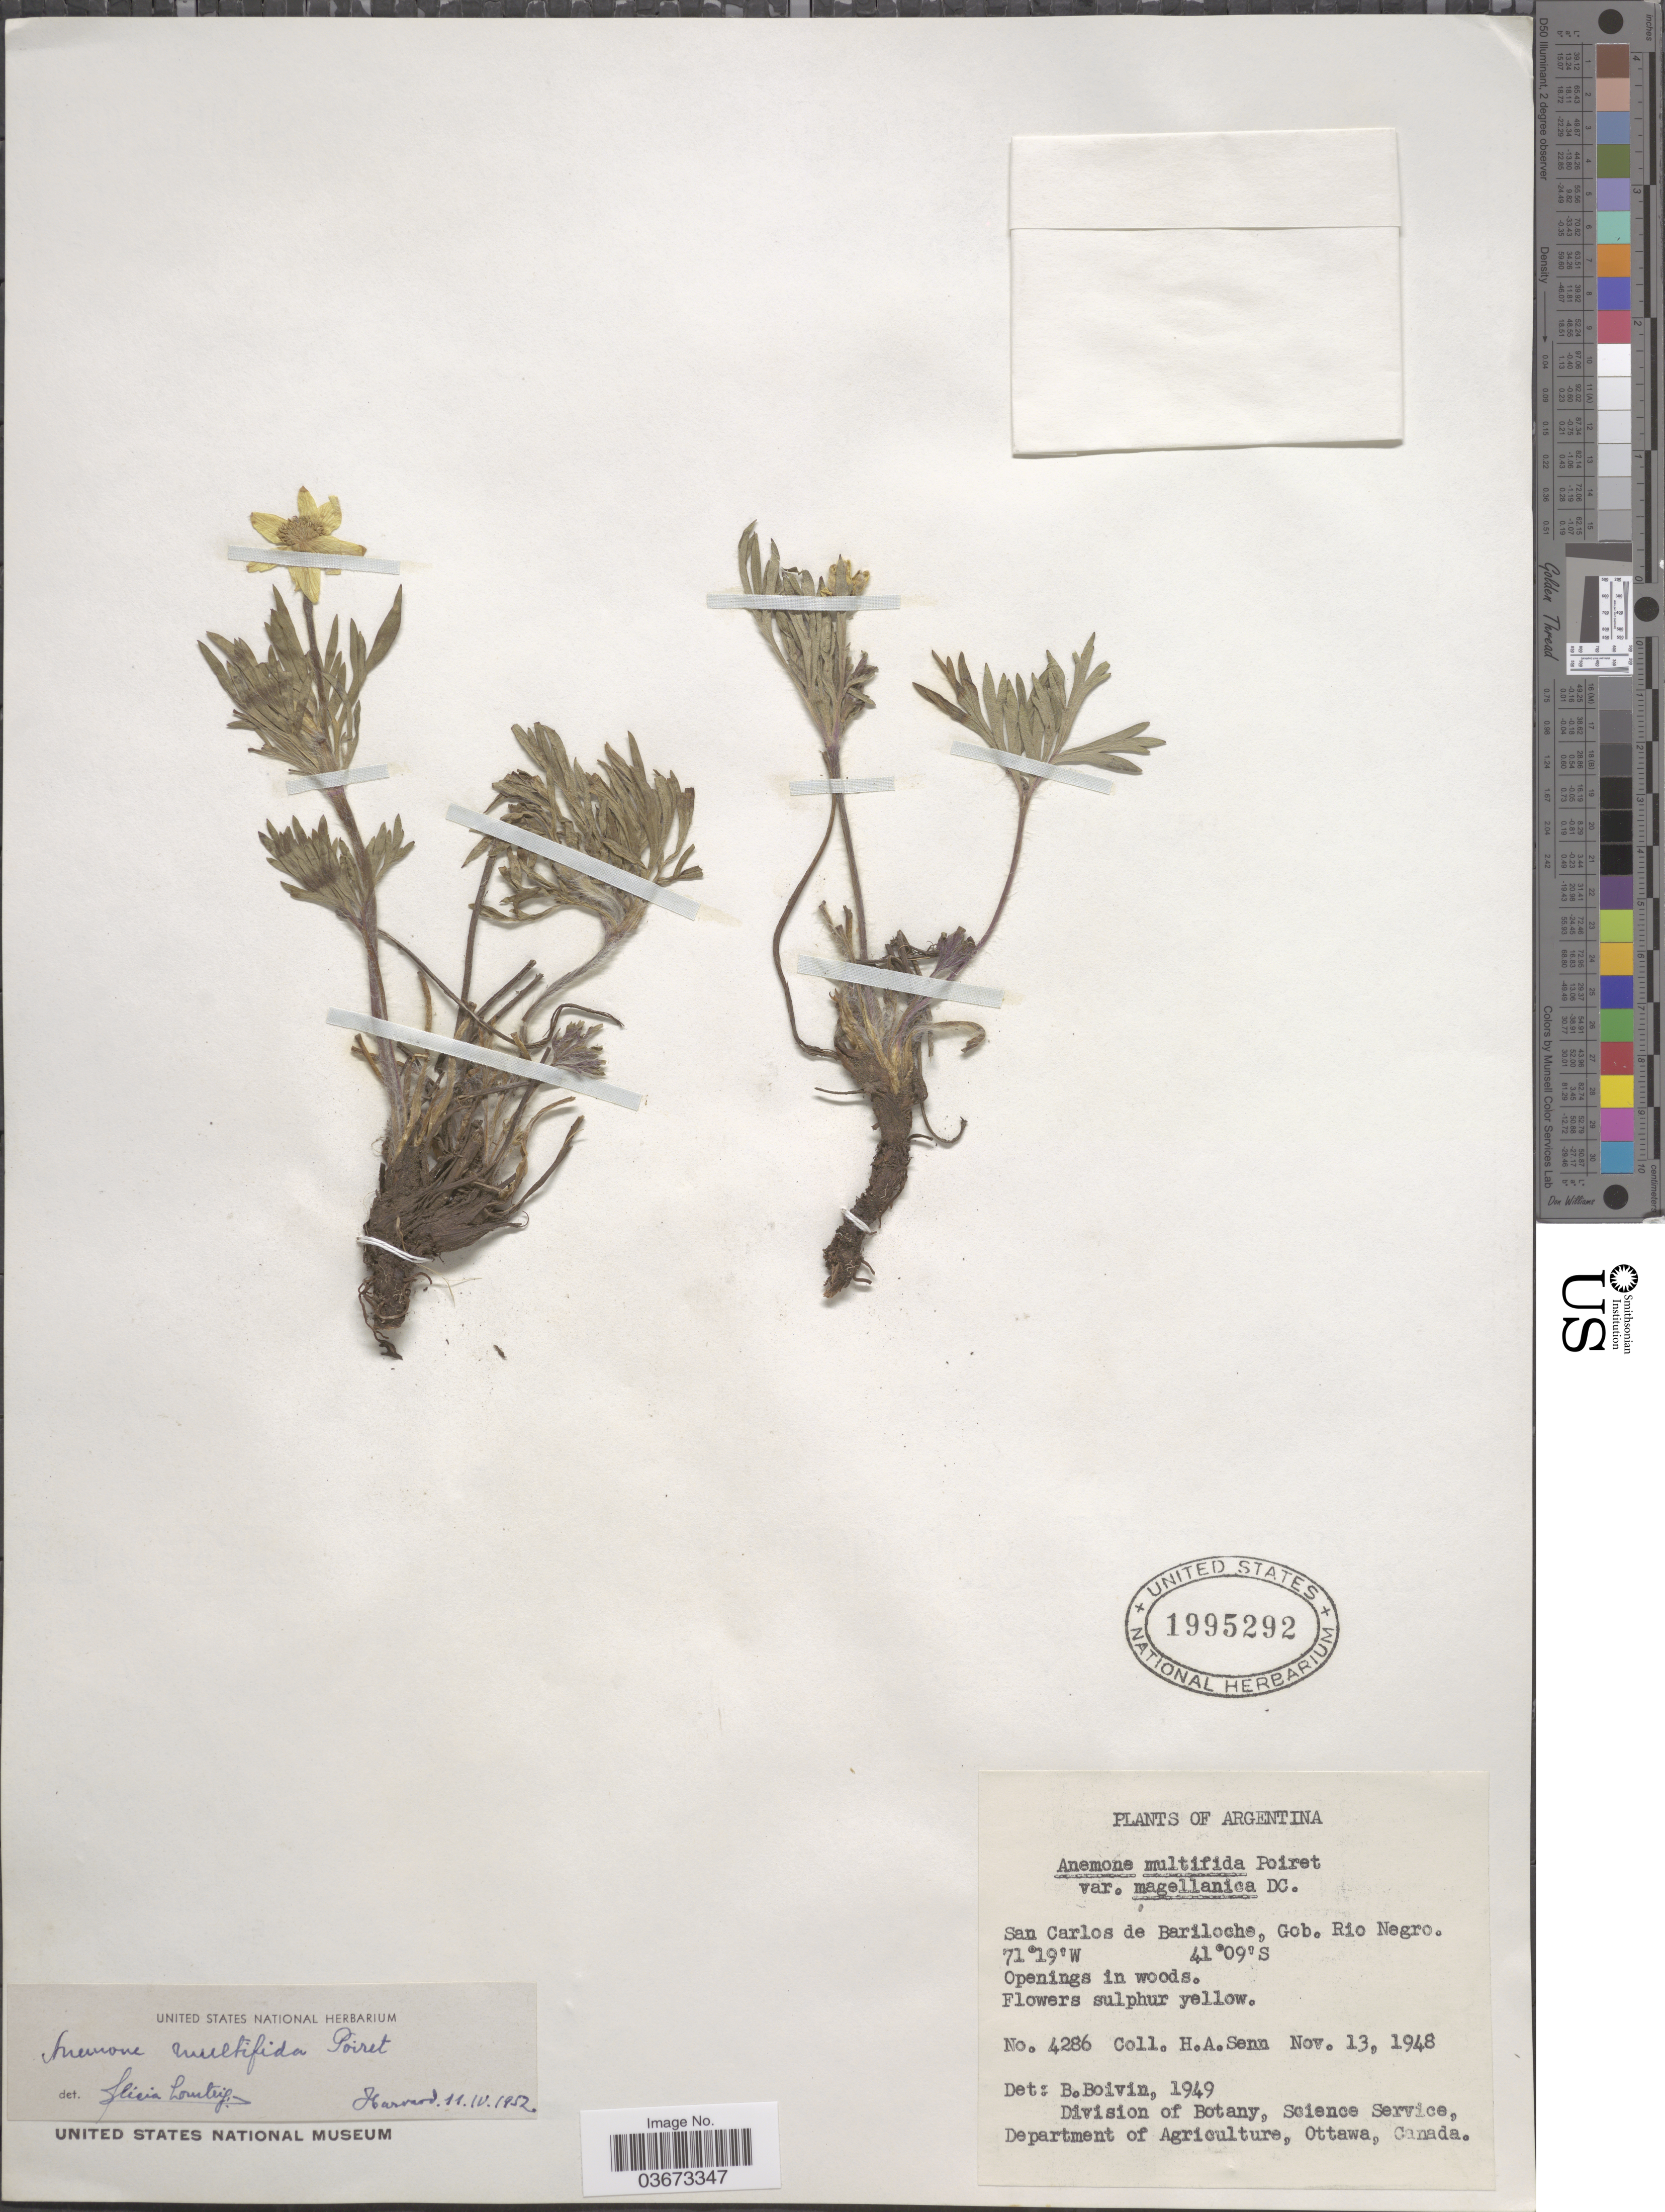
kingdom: Plantae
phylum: Tracheophyta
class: Magnoliopsida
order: Ranunculales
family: Ranunculaceae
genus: Anemone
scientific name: Anemone multifida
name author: Poir.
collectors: H. Senn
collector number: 4286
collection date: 1948-11-13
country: Argentina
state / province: Rio Negro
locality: San Carlos de Bariloche, Gob. Rio Negro.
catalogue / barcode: US 1995292